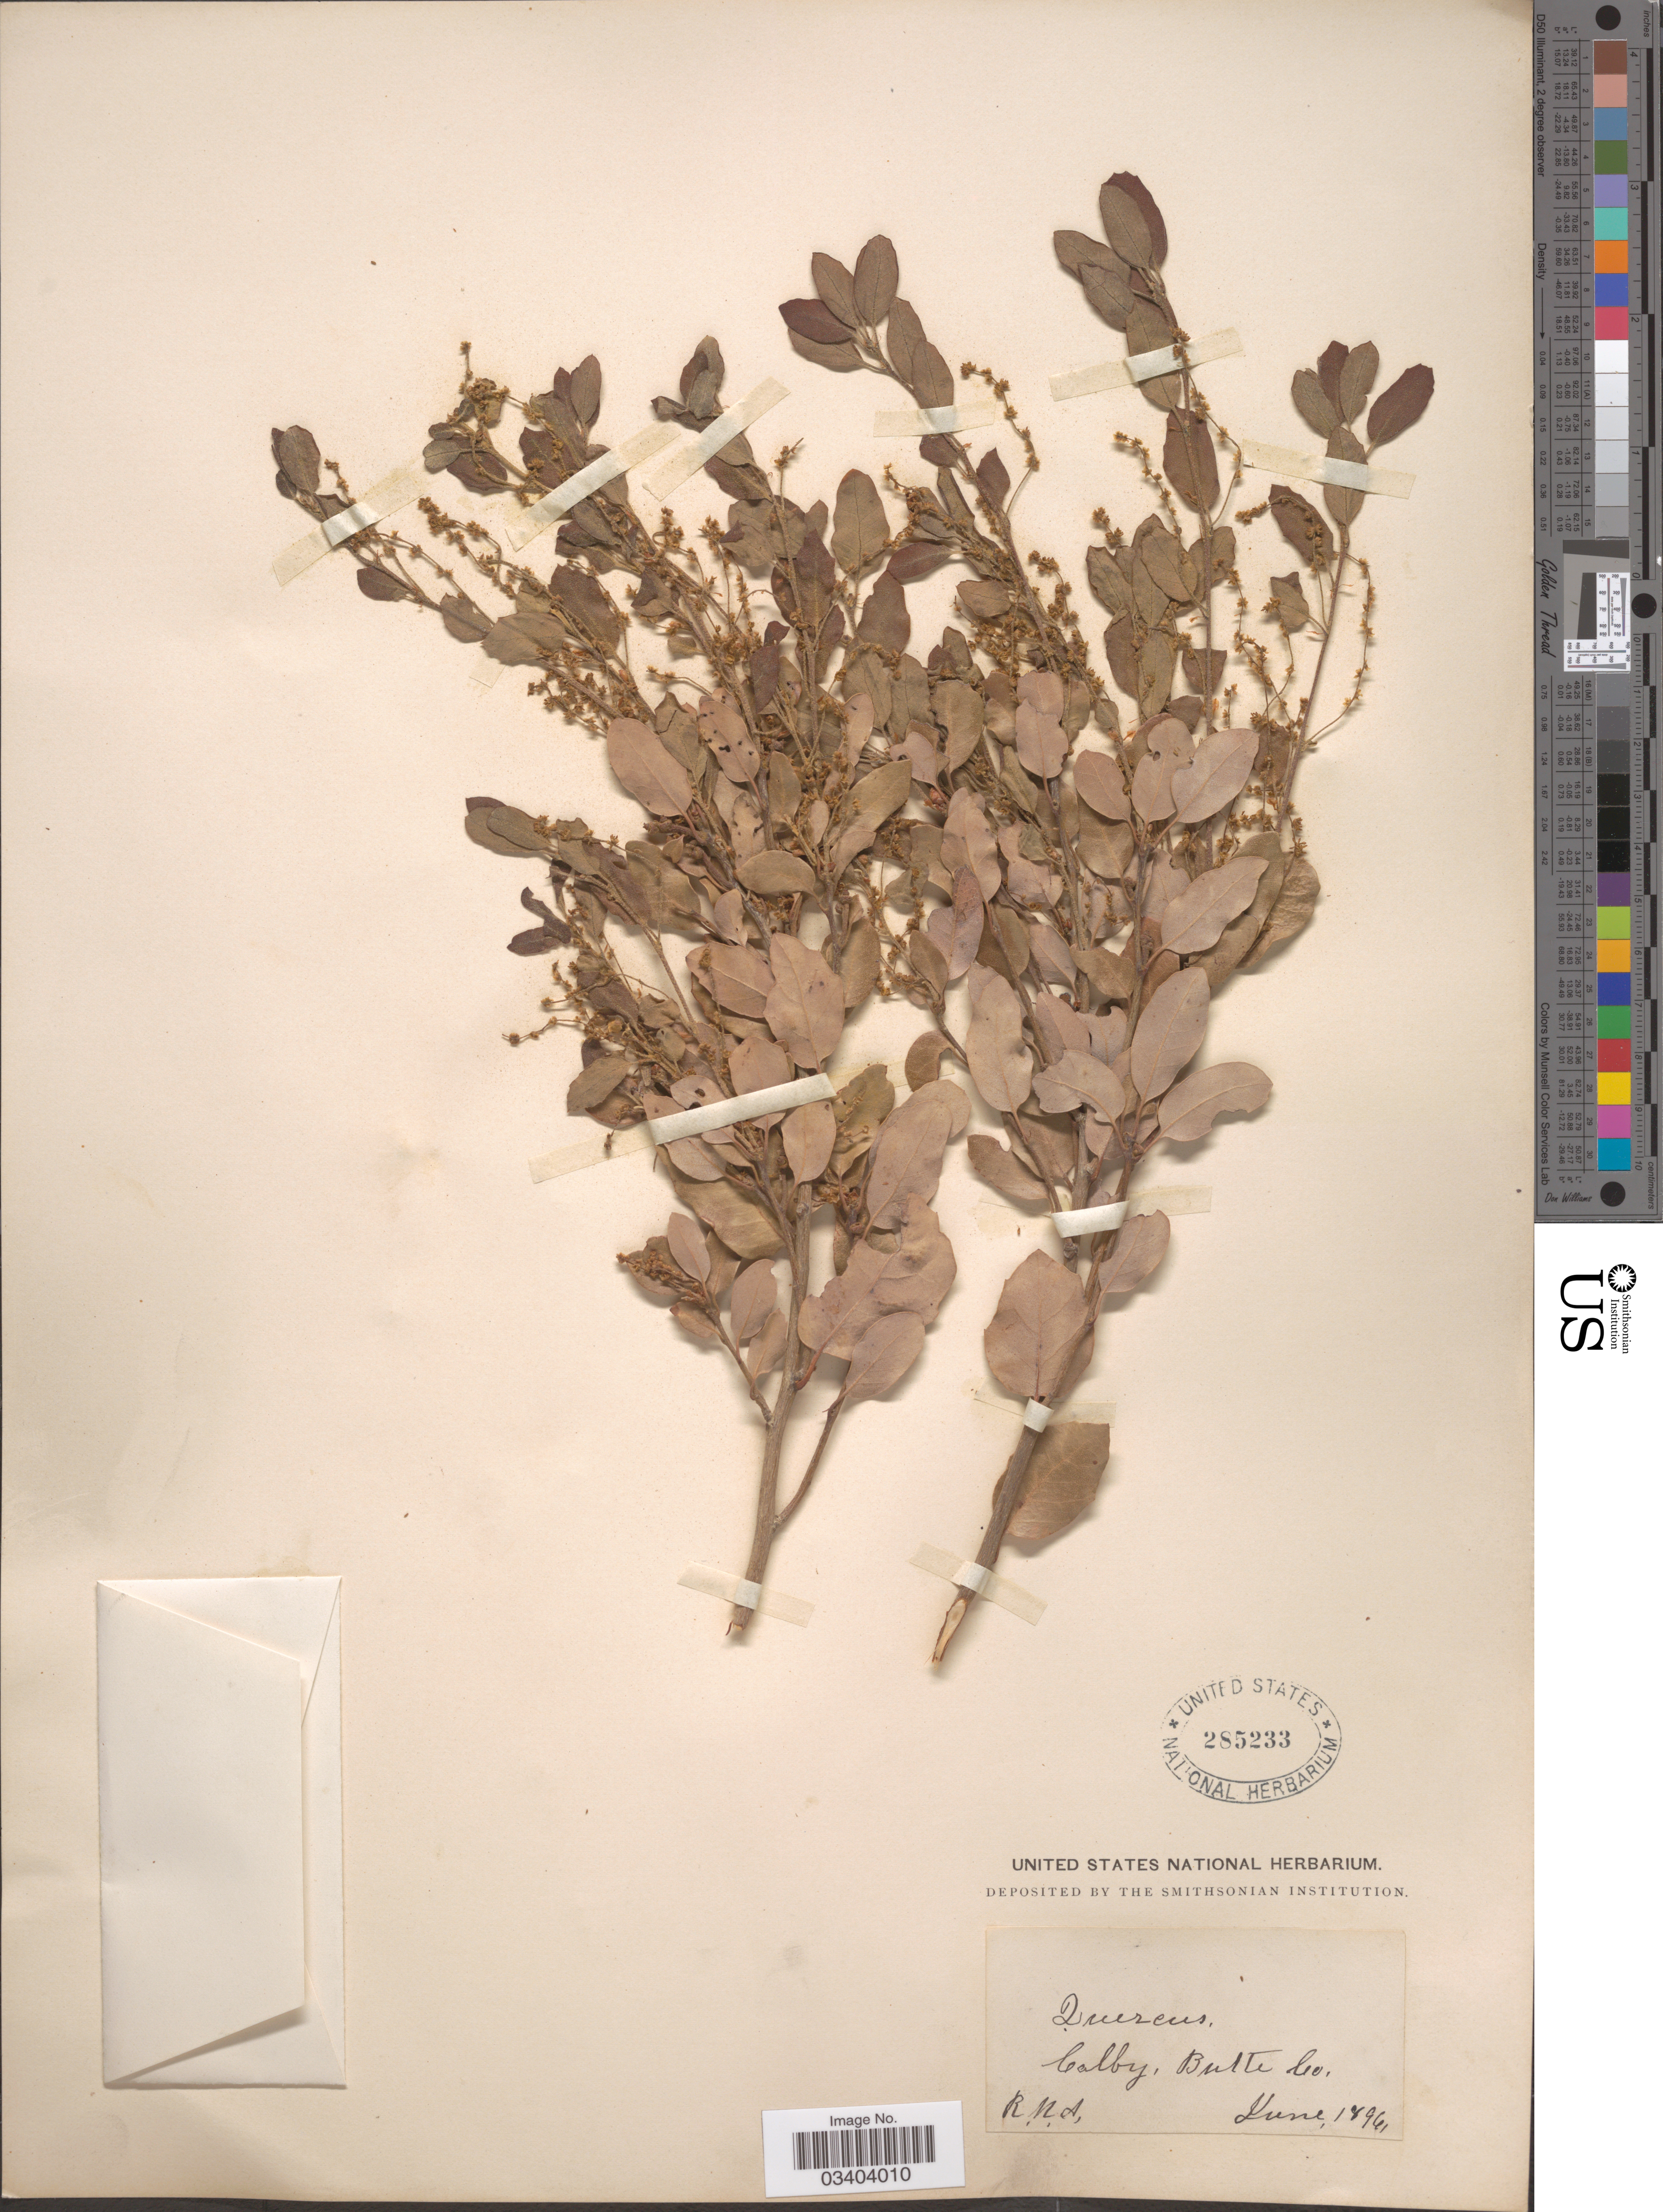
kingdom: Plantae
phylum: Tracheophyta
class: Magnoliopsida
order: Fagales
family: Fagaceae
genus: Quercus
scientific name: Quercus chrysolepis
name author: Liebm.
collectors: R. M. A.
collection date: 1896-06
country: United States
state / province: California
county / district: Butte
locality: Colby, Butte Co.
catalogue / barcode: US 285233